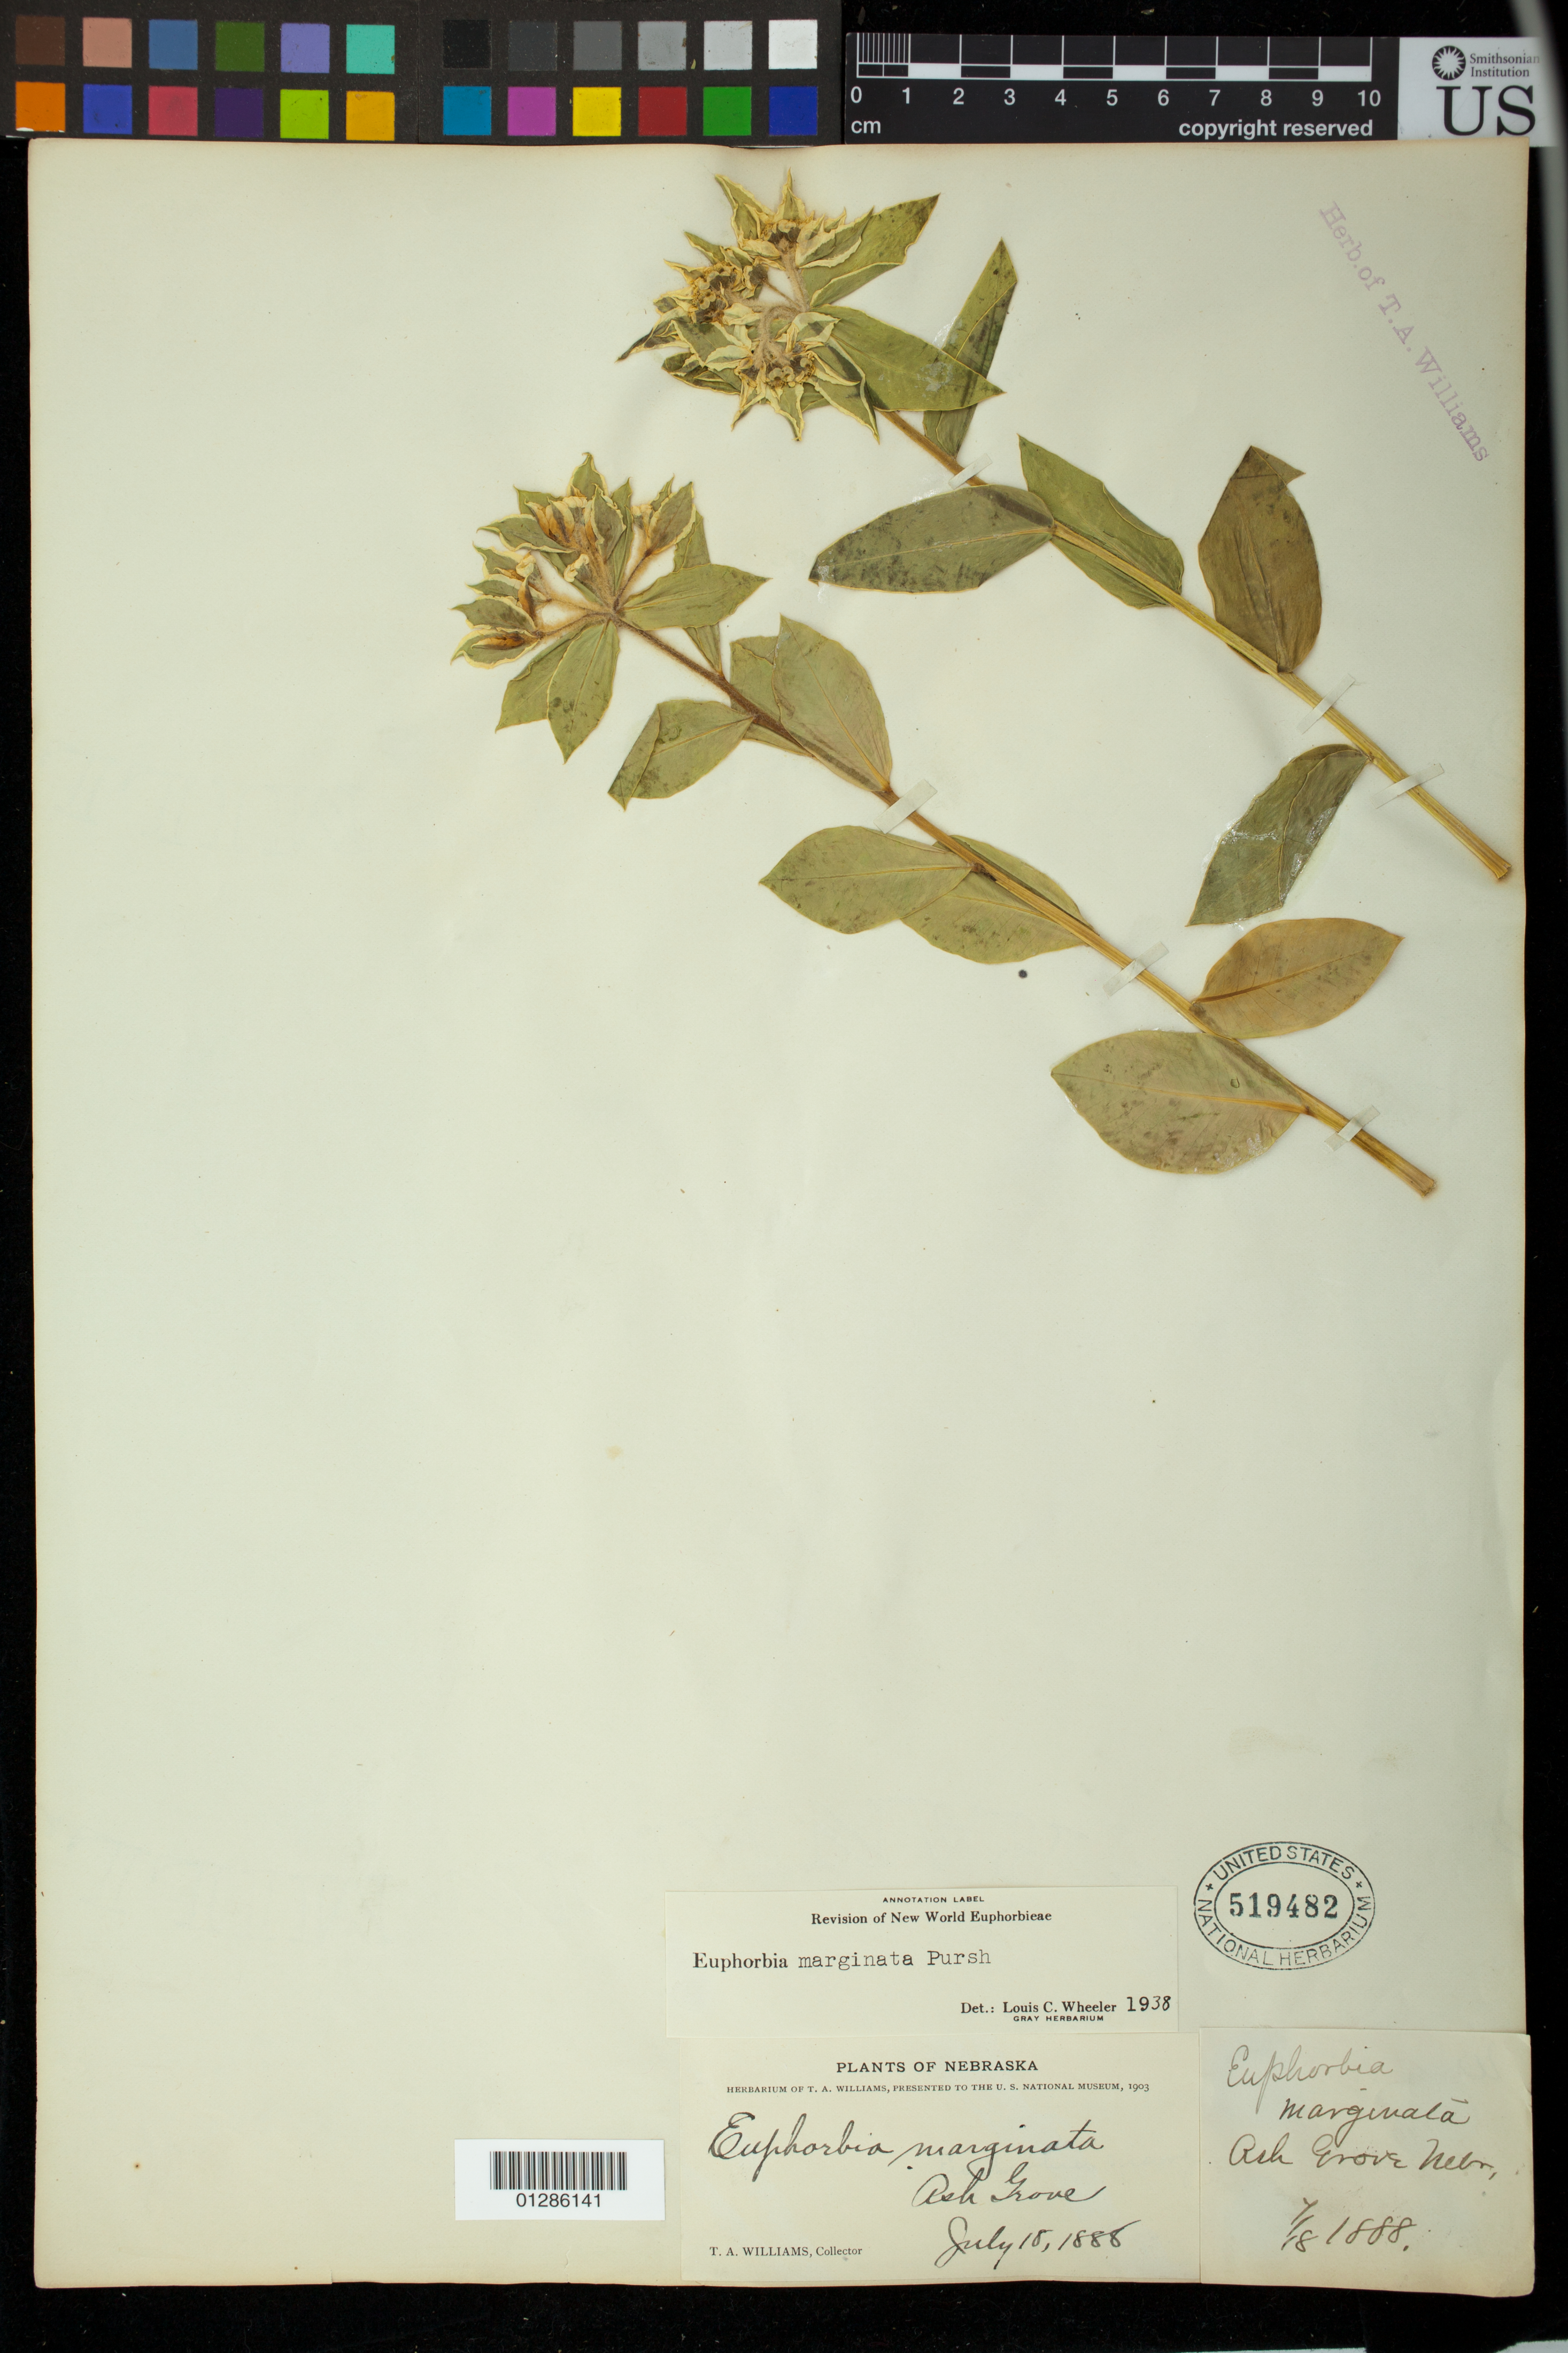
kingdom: Plantae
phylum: Tracheophyta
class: Magnoliopsida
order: Malpighiales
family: Euphorbiaceae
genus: Euphorbia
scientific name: Euphorbia marginata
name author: Pursh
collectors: T. A. Williams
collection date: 1888-07-18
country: United States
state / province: Nebraska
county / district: Franklin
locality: Ash Grove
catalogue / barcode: US 519482